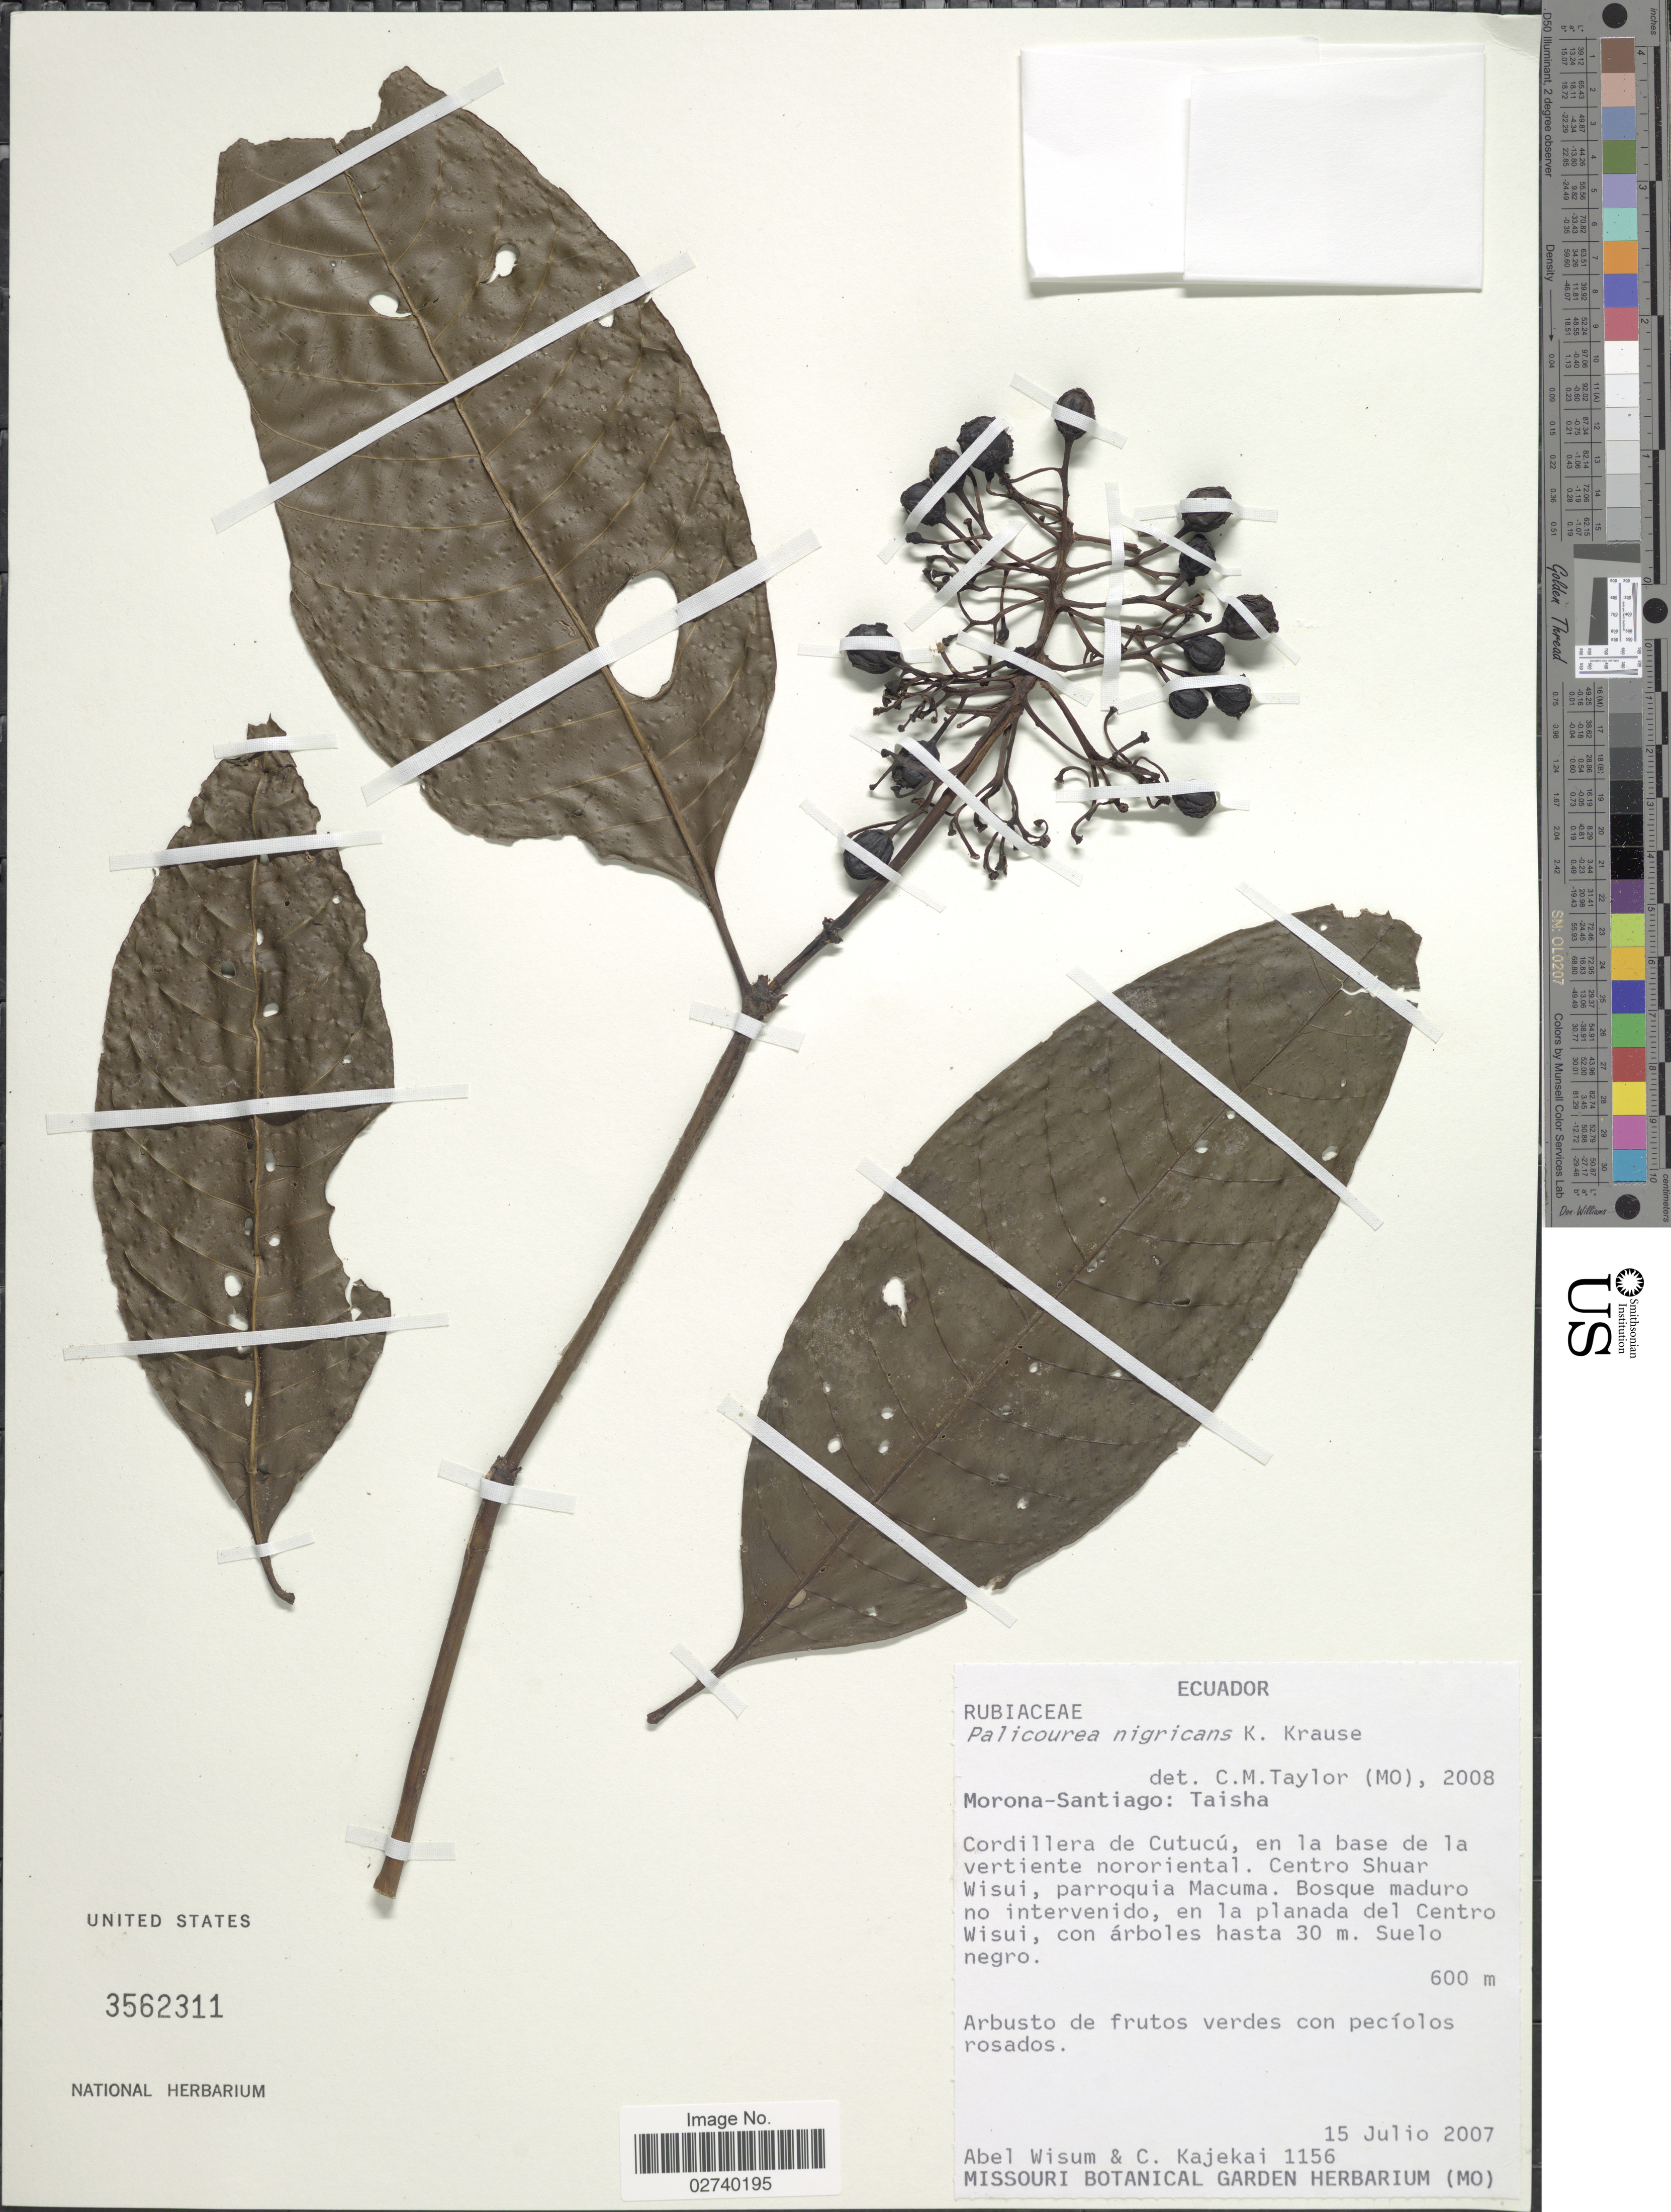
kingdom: Plantae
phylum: Tracheophyta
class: Magnoliopsida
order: Gentianales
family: Rubiaceae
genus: Palicourea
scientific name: Palicourea nigricans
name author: Krause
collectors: A. Wisum & C. Kajekai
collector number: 1156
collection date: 2007-07-15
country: Ecuador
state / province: Morona-Santiago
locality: Taisha, Cordillera de Cutucu, en la base de la vertiente nororiental, Centro Shuar Wisui, parroquia Macuma, Bosque maduro no intervenido, en la planalda del Centro Wisui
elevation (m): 600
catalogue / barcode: US 3562311